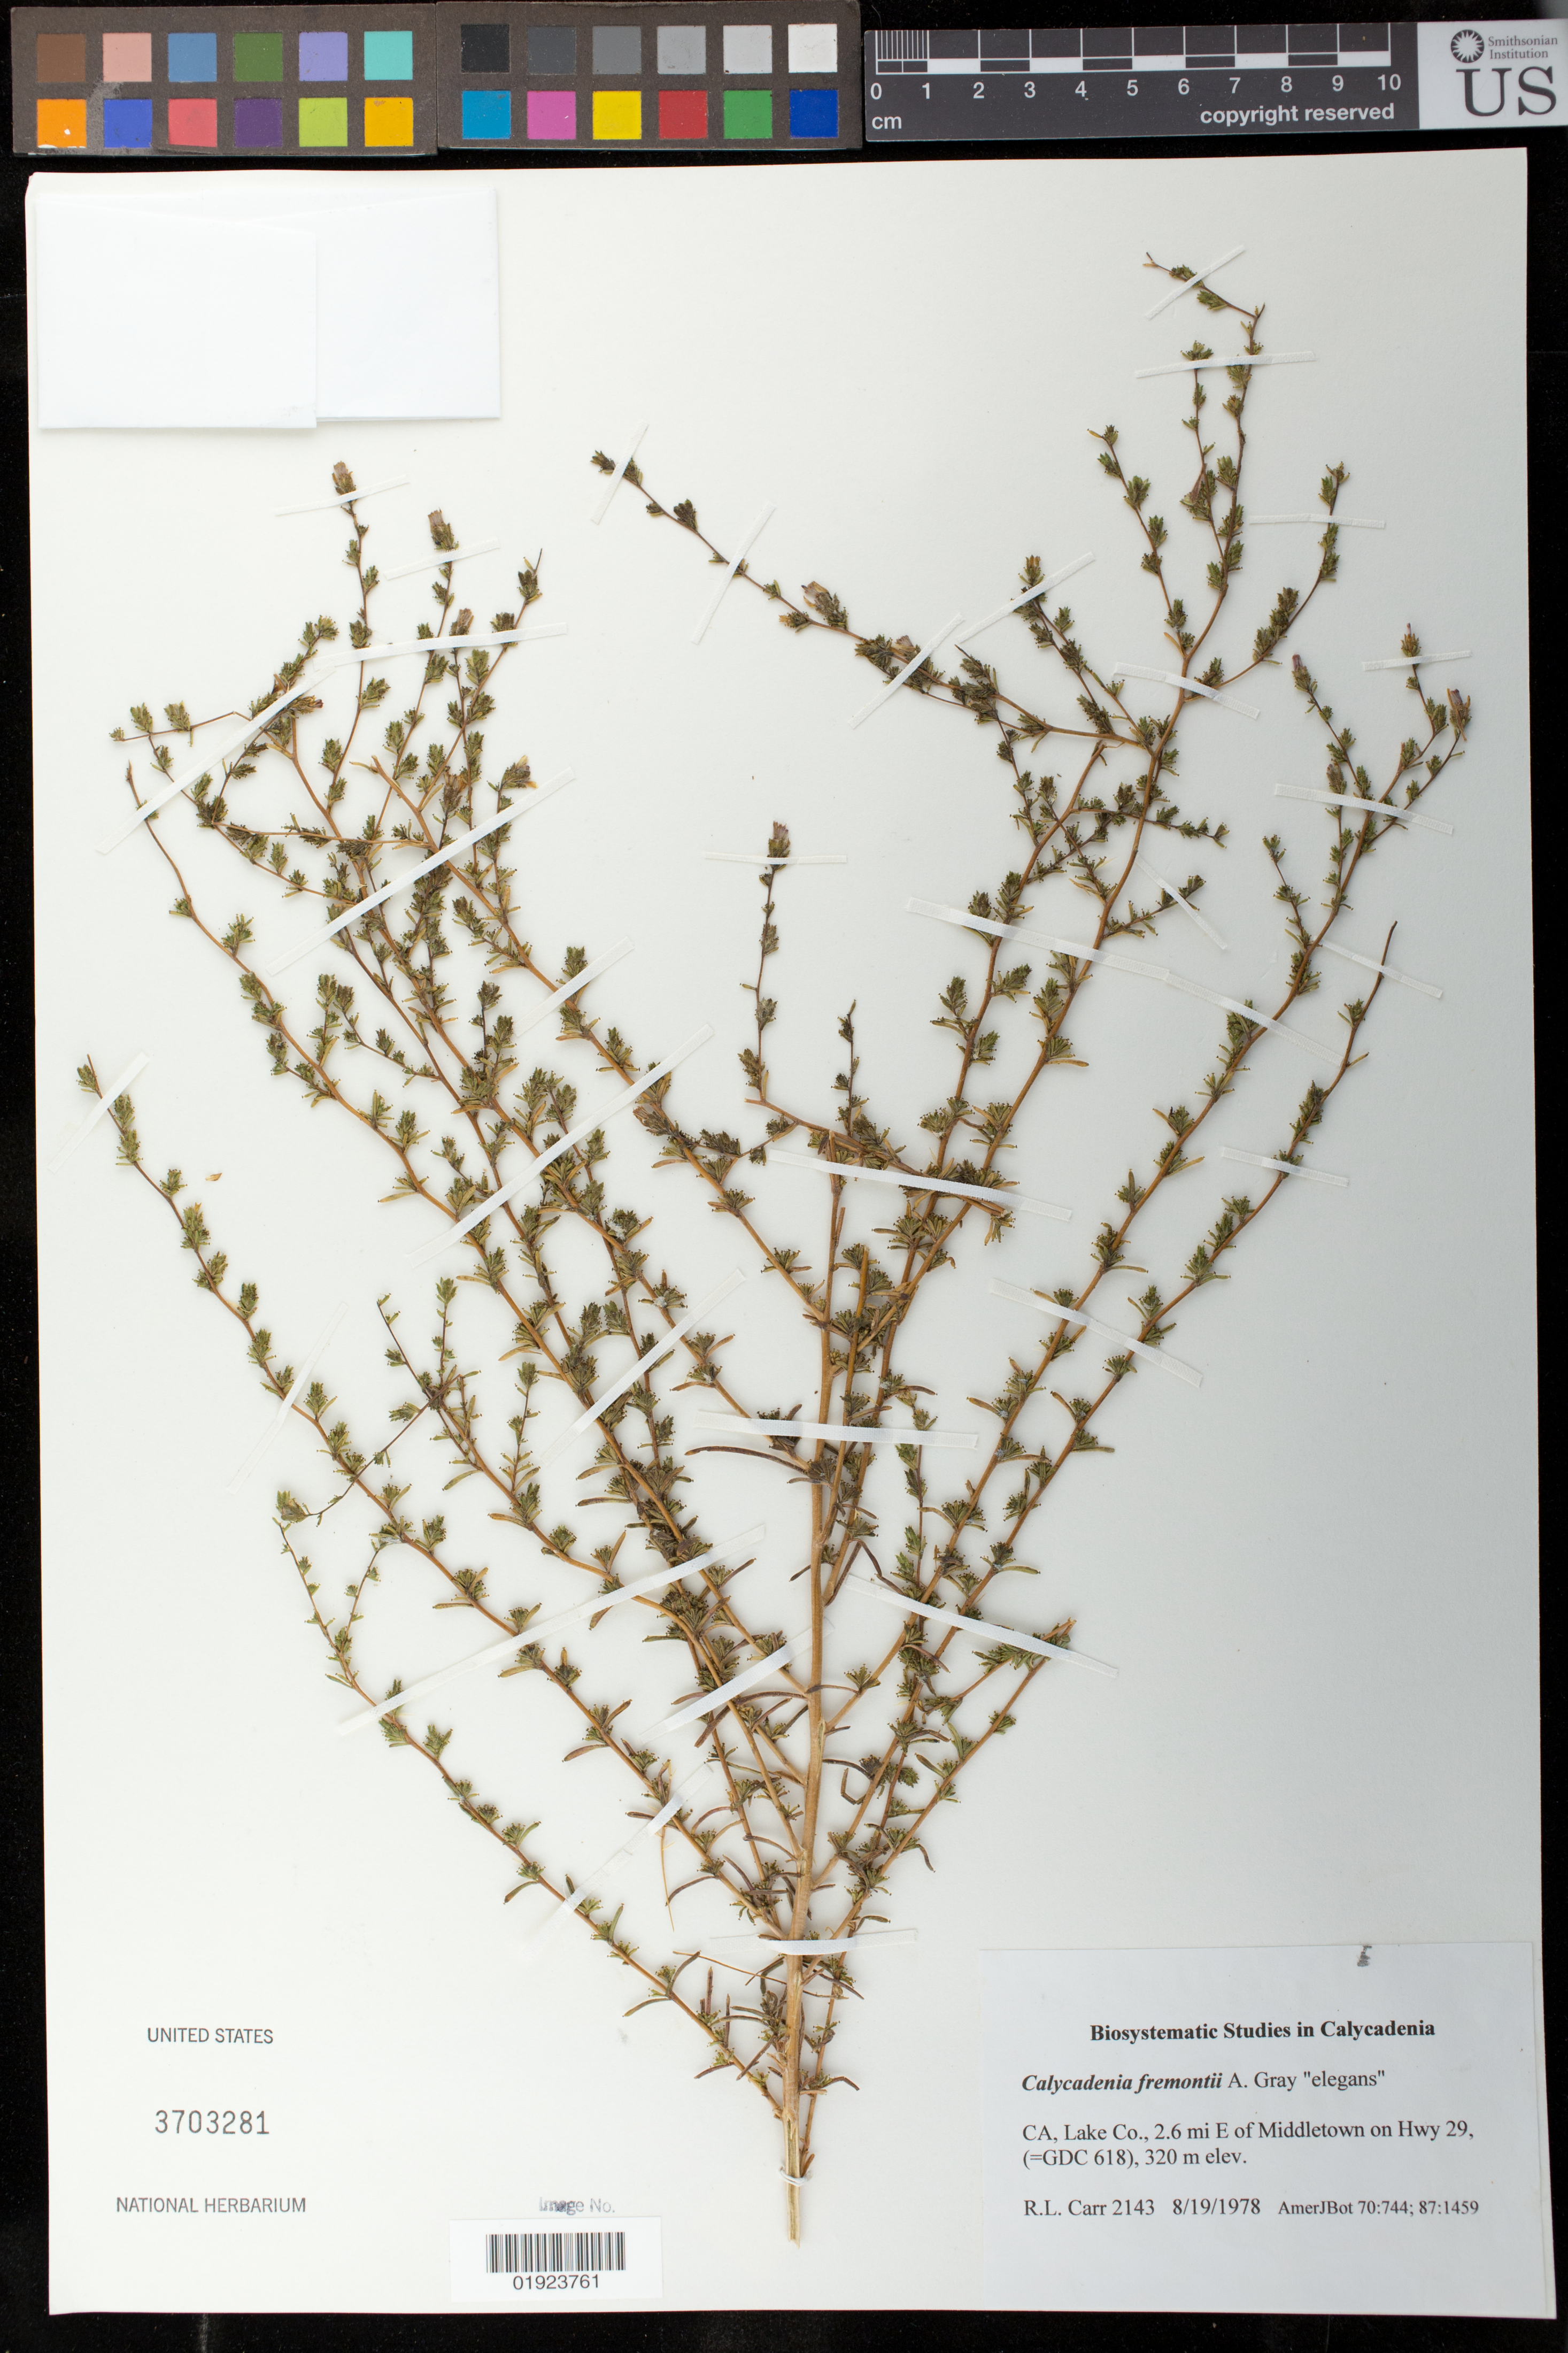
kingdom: Plantae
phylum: Tracheophyta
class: Magnoliopsida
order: Asterales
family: Asteraceae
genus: Calycadenia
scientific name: Calycadenia fremontii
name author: A. Gray in Emory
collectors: R. Carr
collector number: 2143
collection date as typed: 8/19/1978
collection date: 1978-08-19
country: United States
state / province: California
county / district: Lake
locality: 2.6 mi E of Middletown on Hwy 29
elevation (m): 320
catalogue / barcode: US 3703281